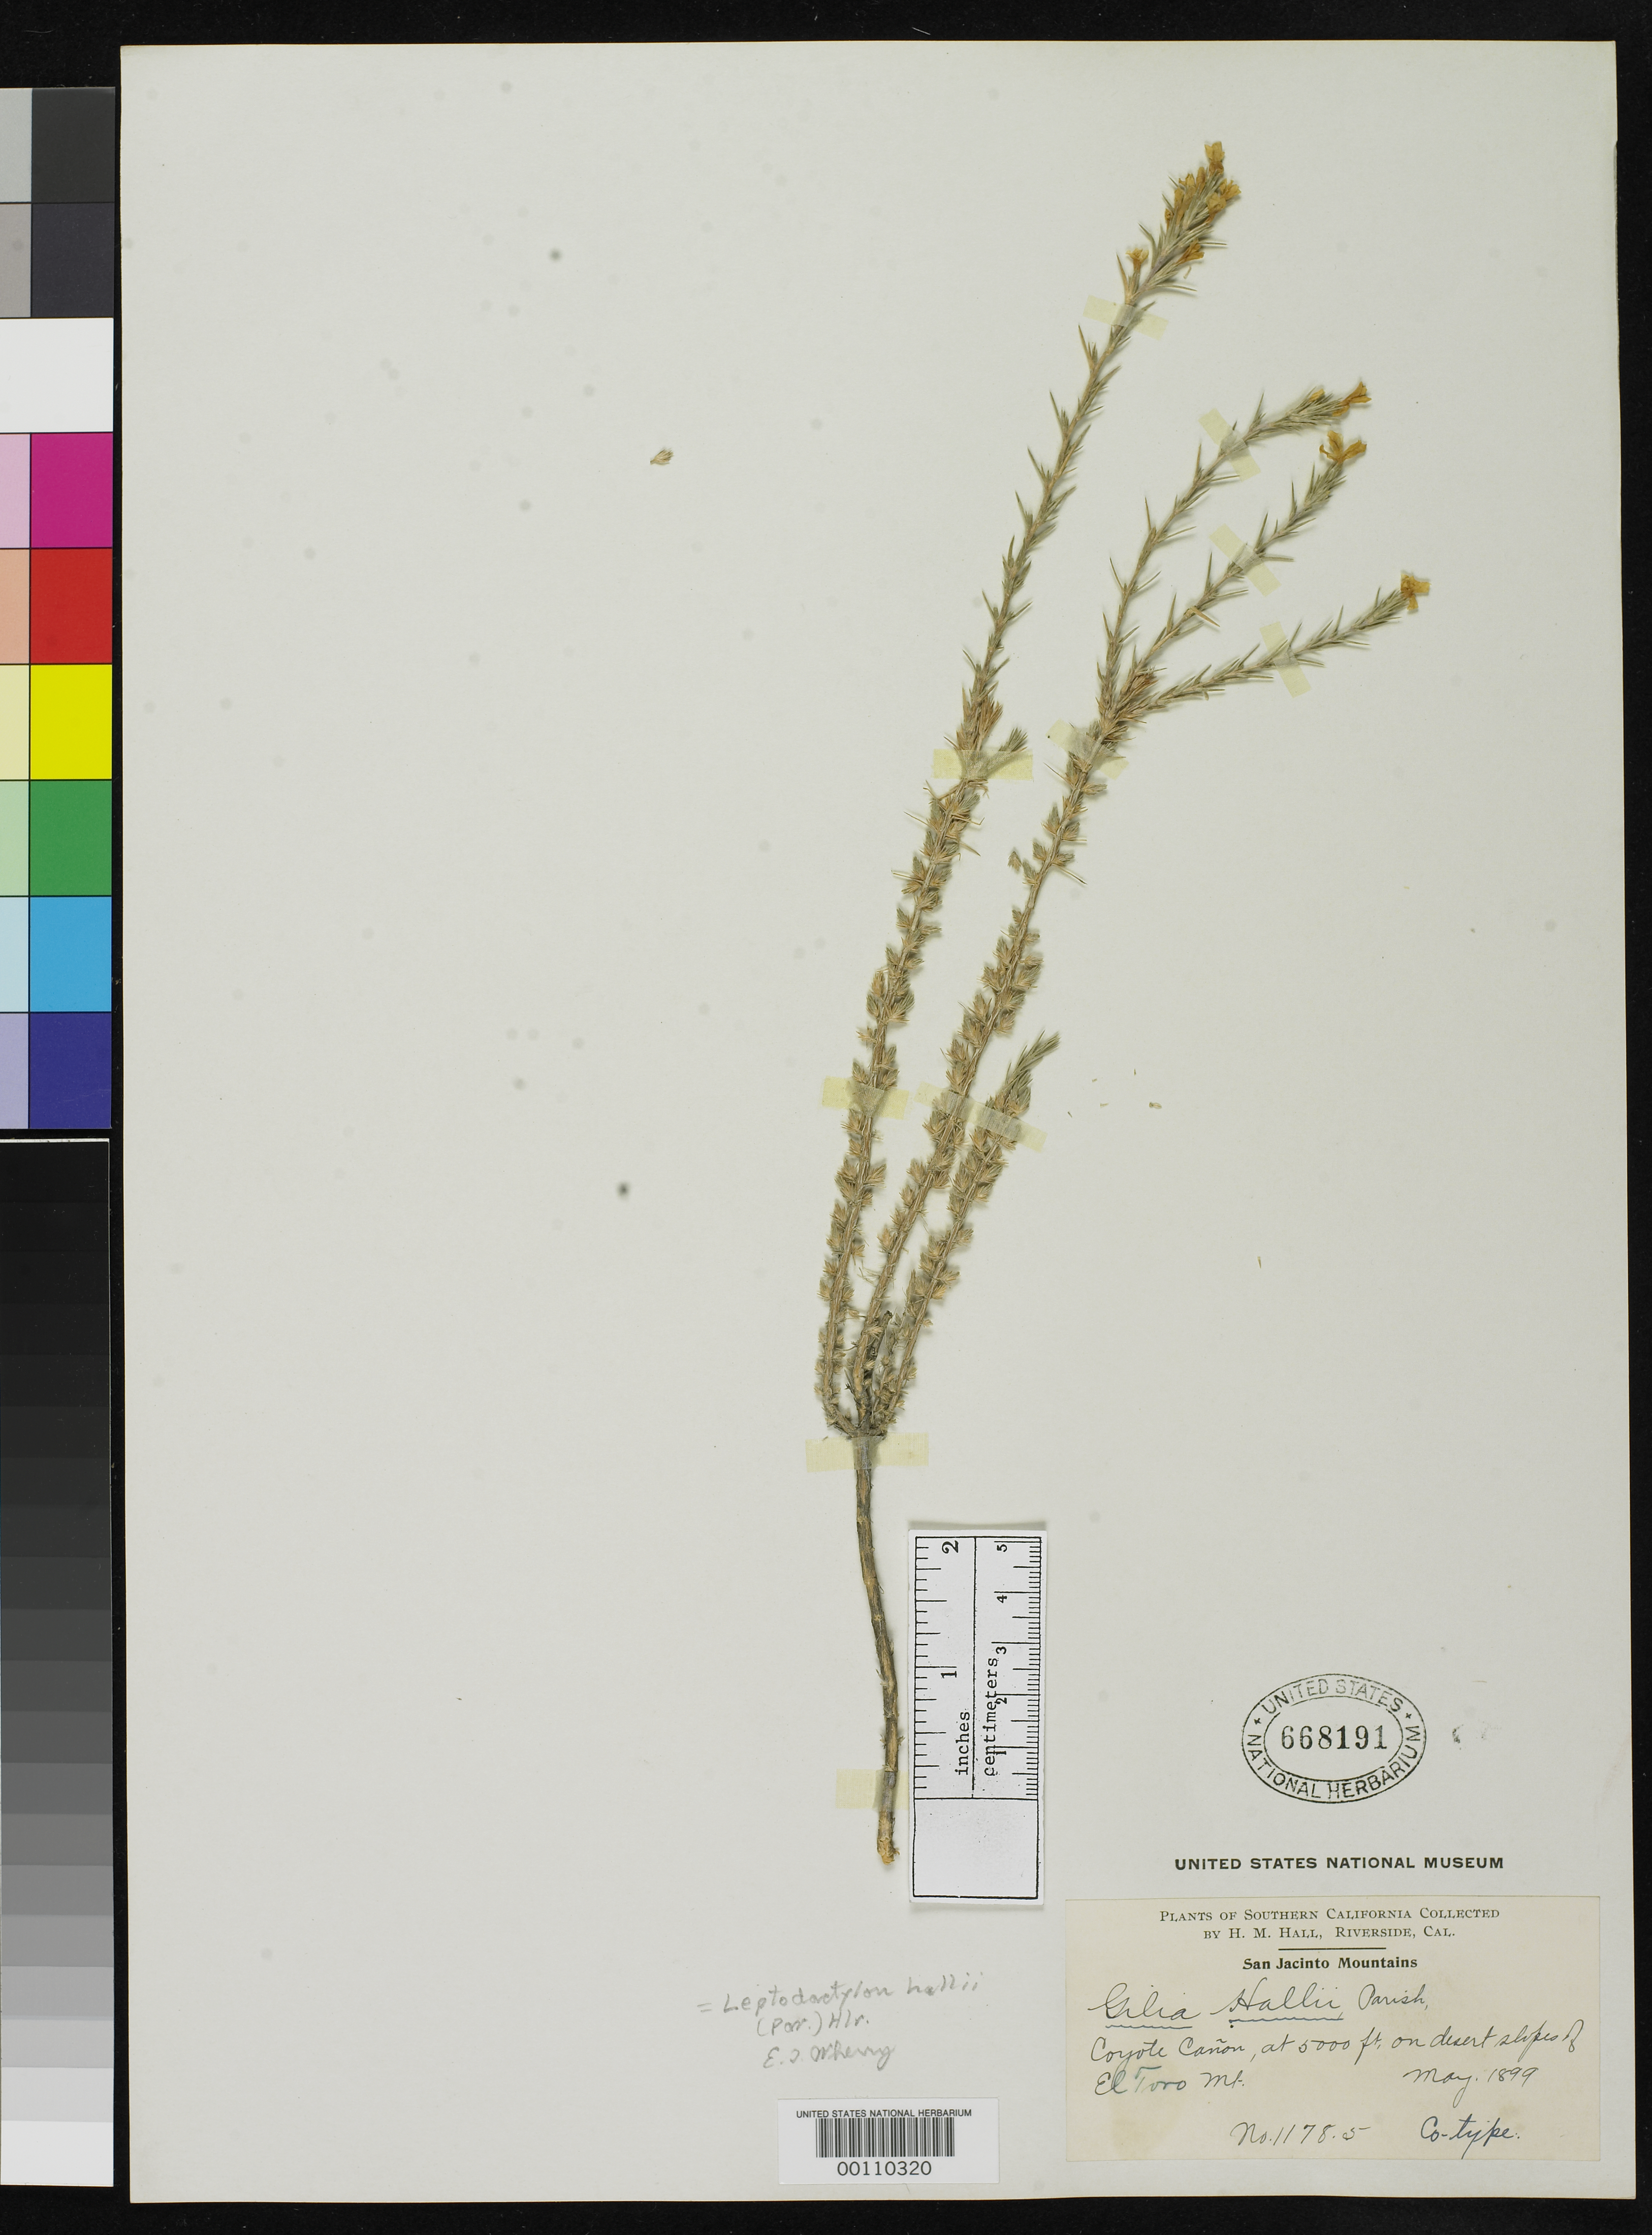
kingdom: Plantae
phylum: Tracheophyta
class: Magnoliopsida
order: Ericales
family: Polemoniaceae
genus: Gilia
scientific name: Gilia hallii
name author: Parish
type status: Isotype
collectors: H. M. Hall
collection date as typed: May 1899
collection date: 1899-05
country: United States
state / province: California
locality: Coyote Canyon, El Toro Mountains.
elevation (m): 1524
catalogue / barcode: US 668191